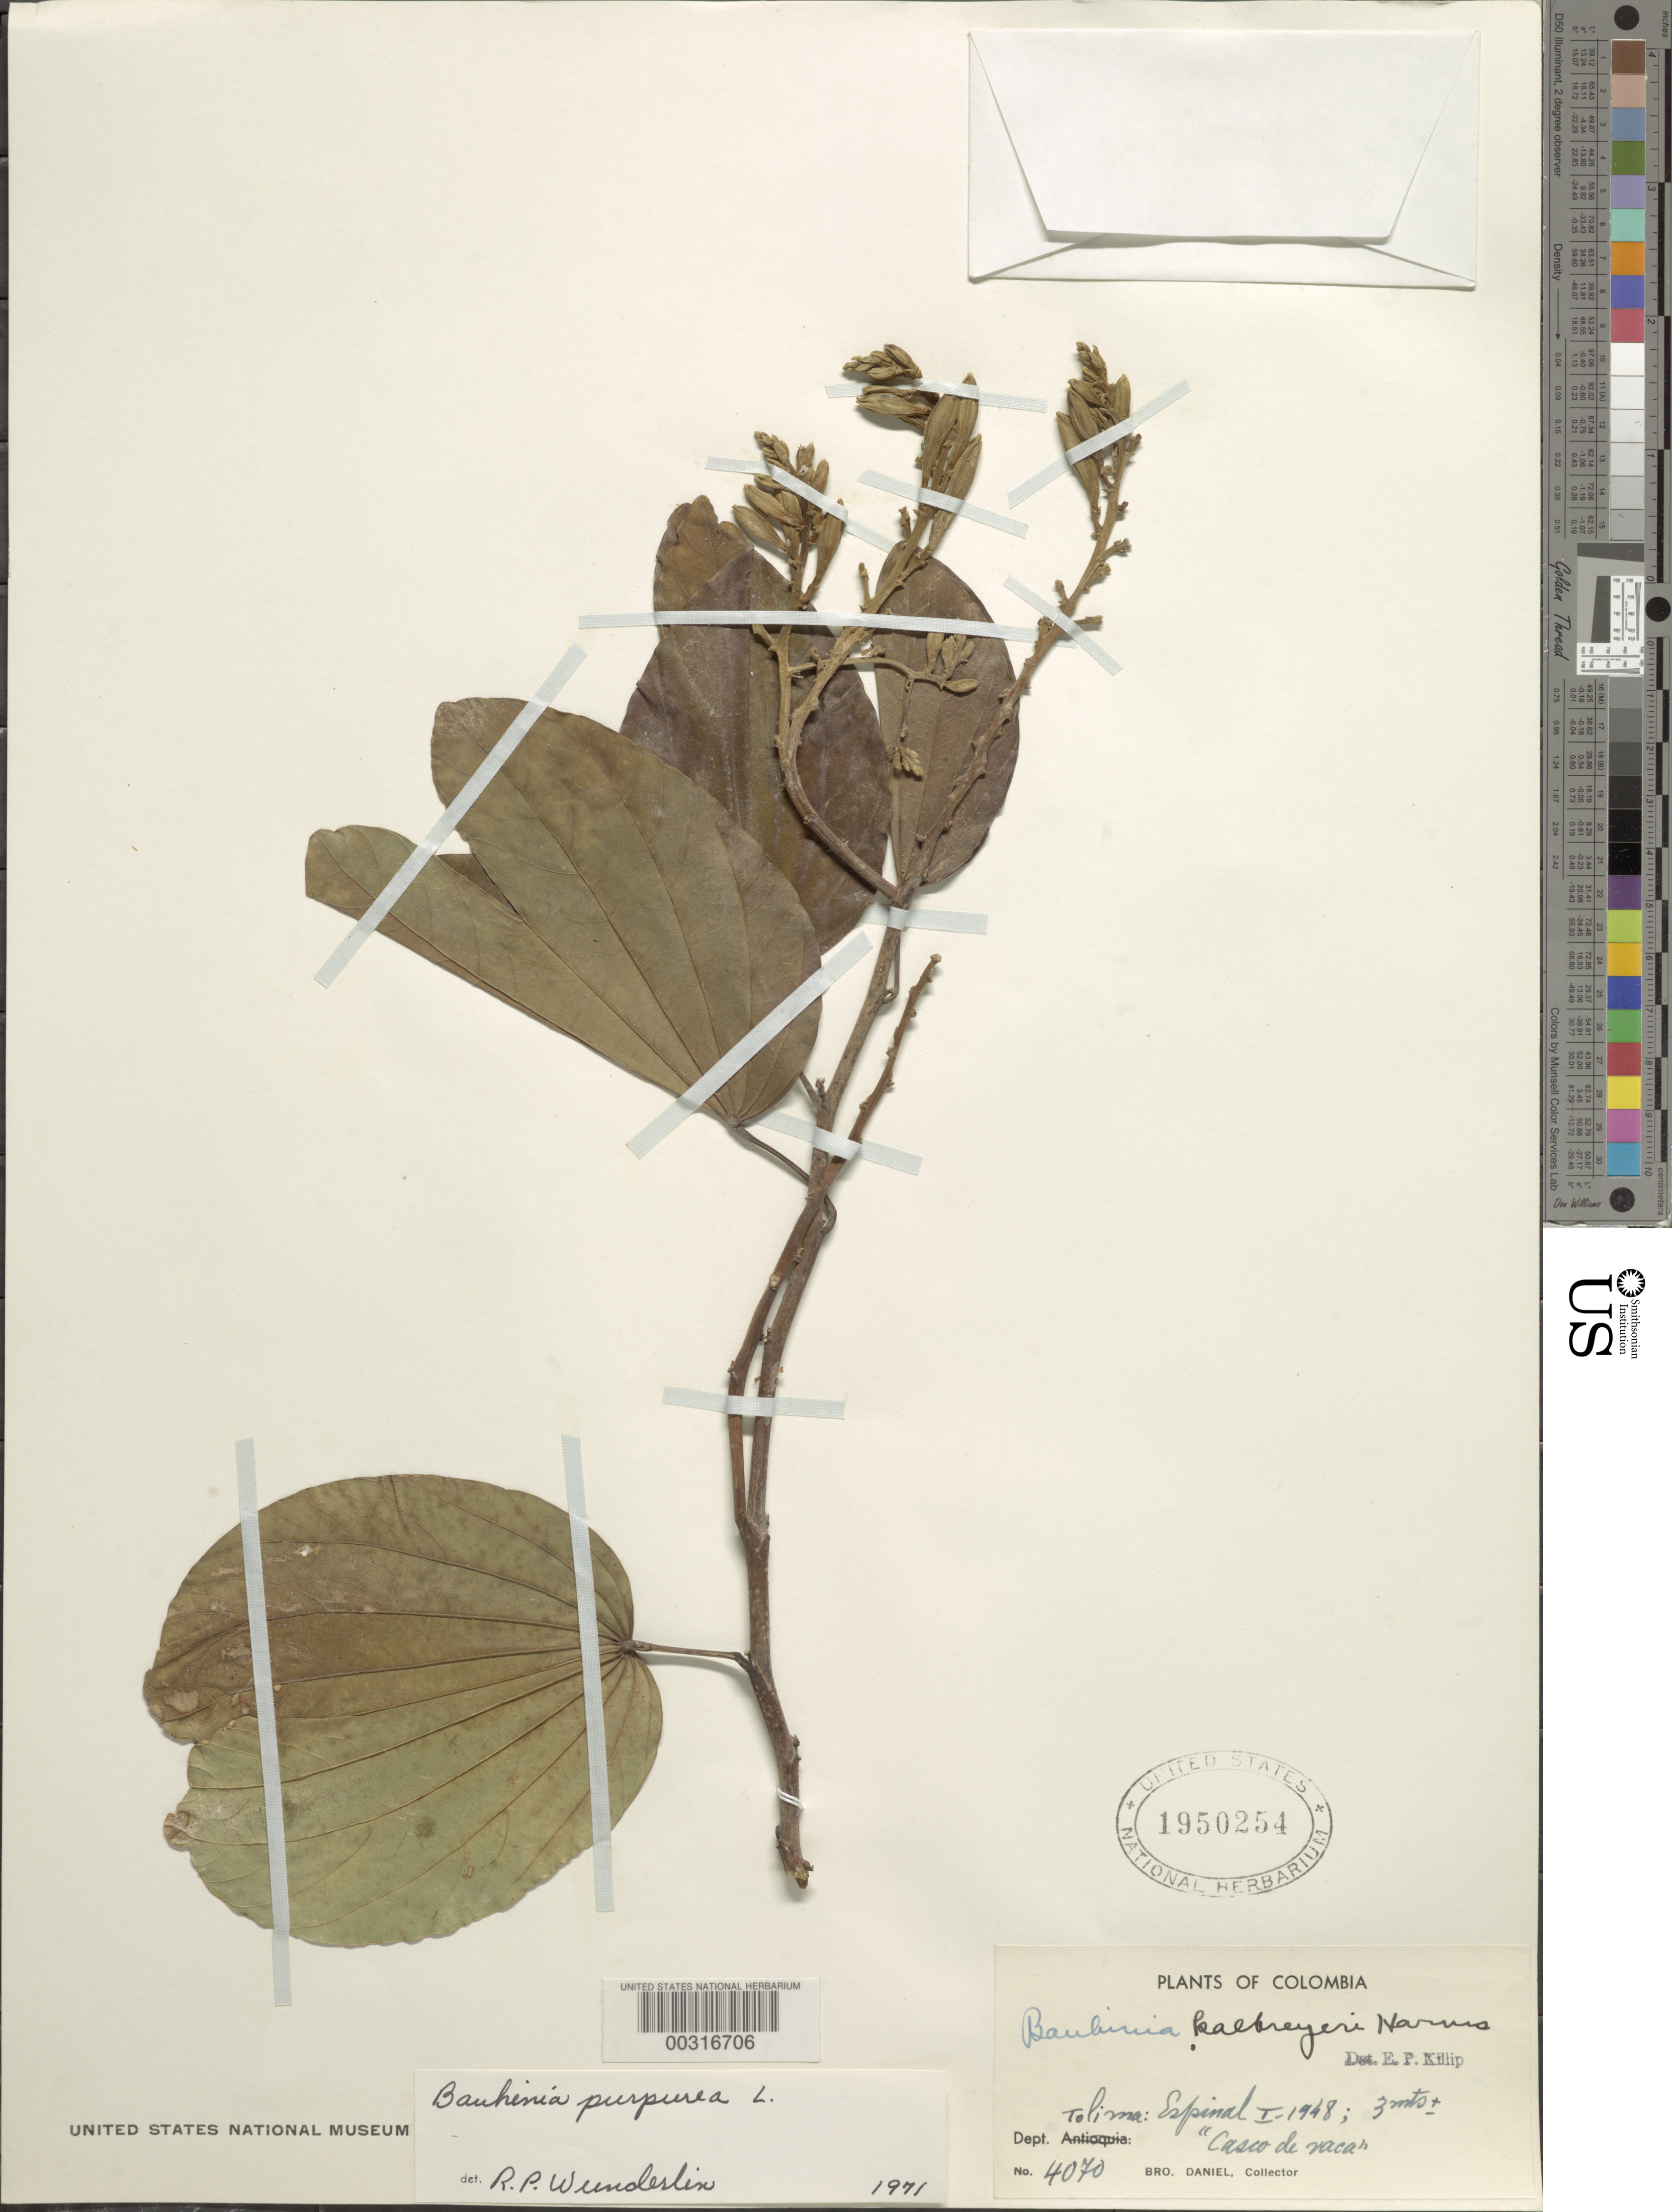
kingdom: Plantae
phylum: Tracheophyta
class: Magnoliopsida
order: Fabales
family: Fabaceae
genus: Bauhinia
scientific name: Bauhinia purpurea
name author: L.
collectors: Bro. Daniel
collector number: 4070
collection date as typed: Jan 1948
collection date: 1948-01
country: Colombia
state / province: Tolima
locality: Espinal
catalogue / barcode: US 1950254